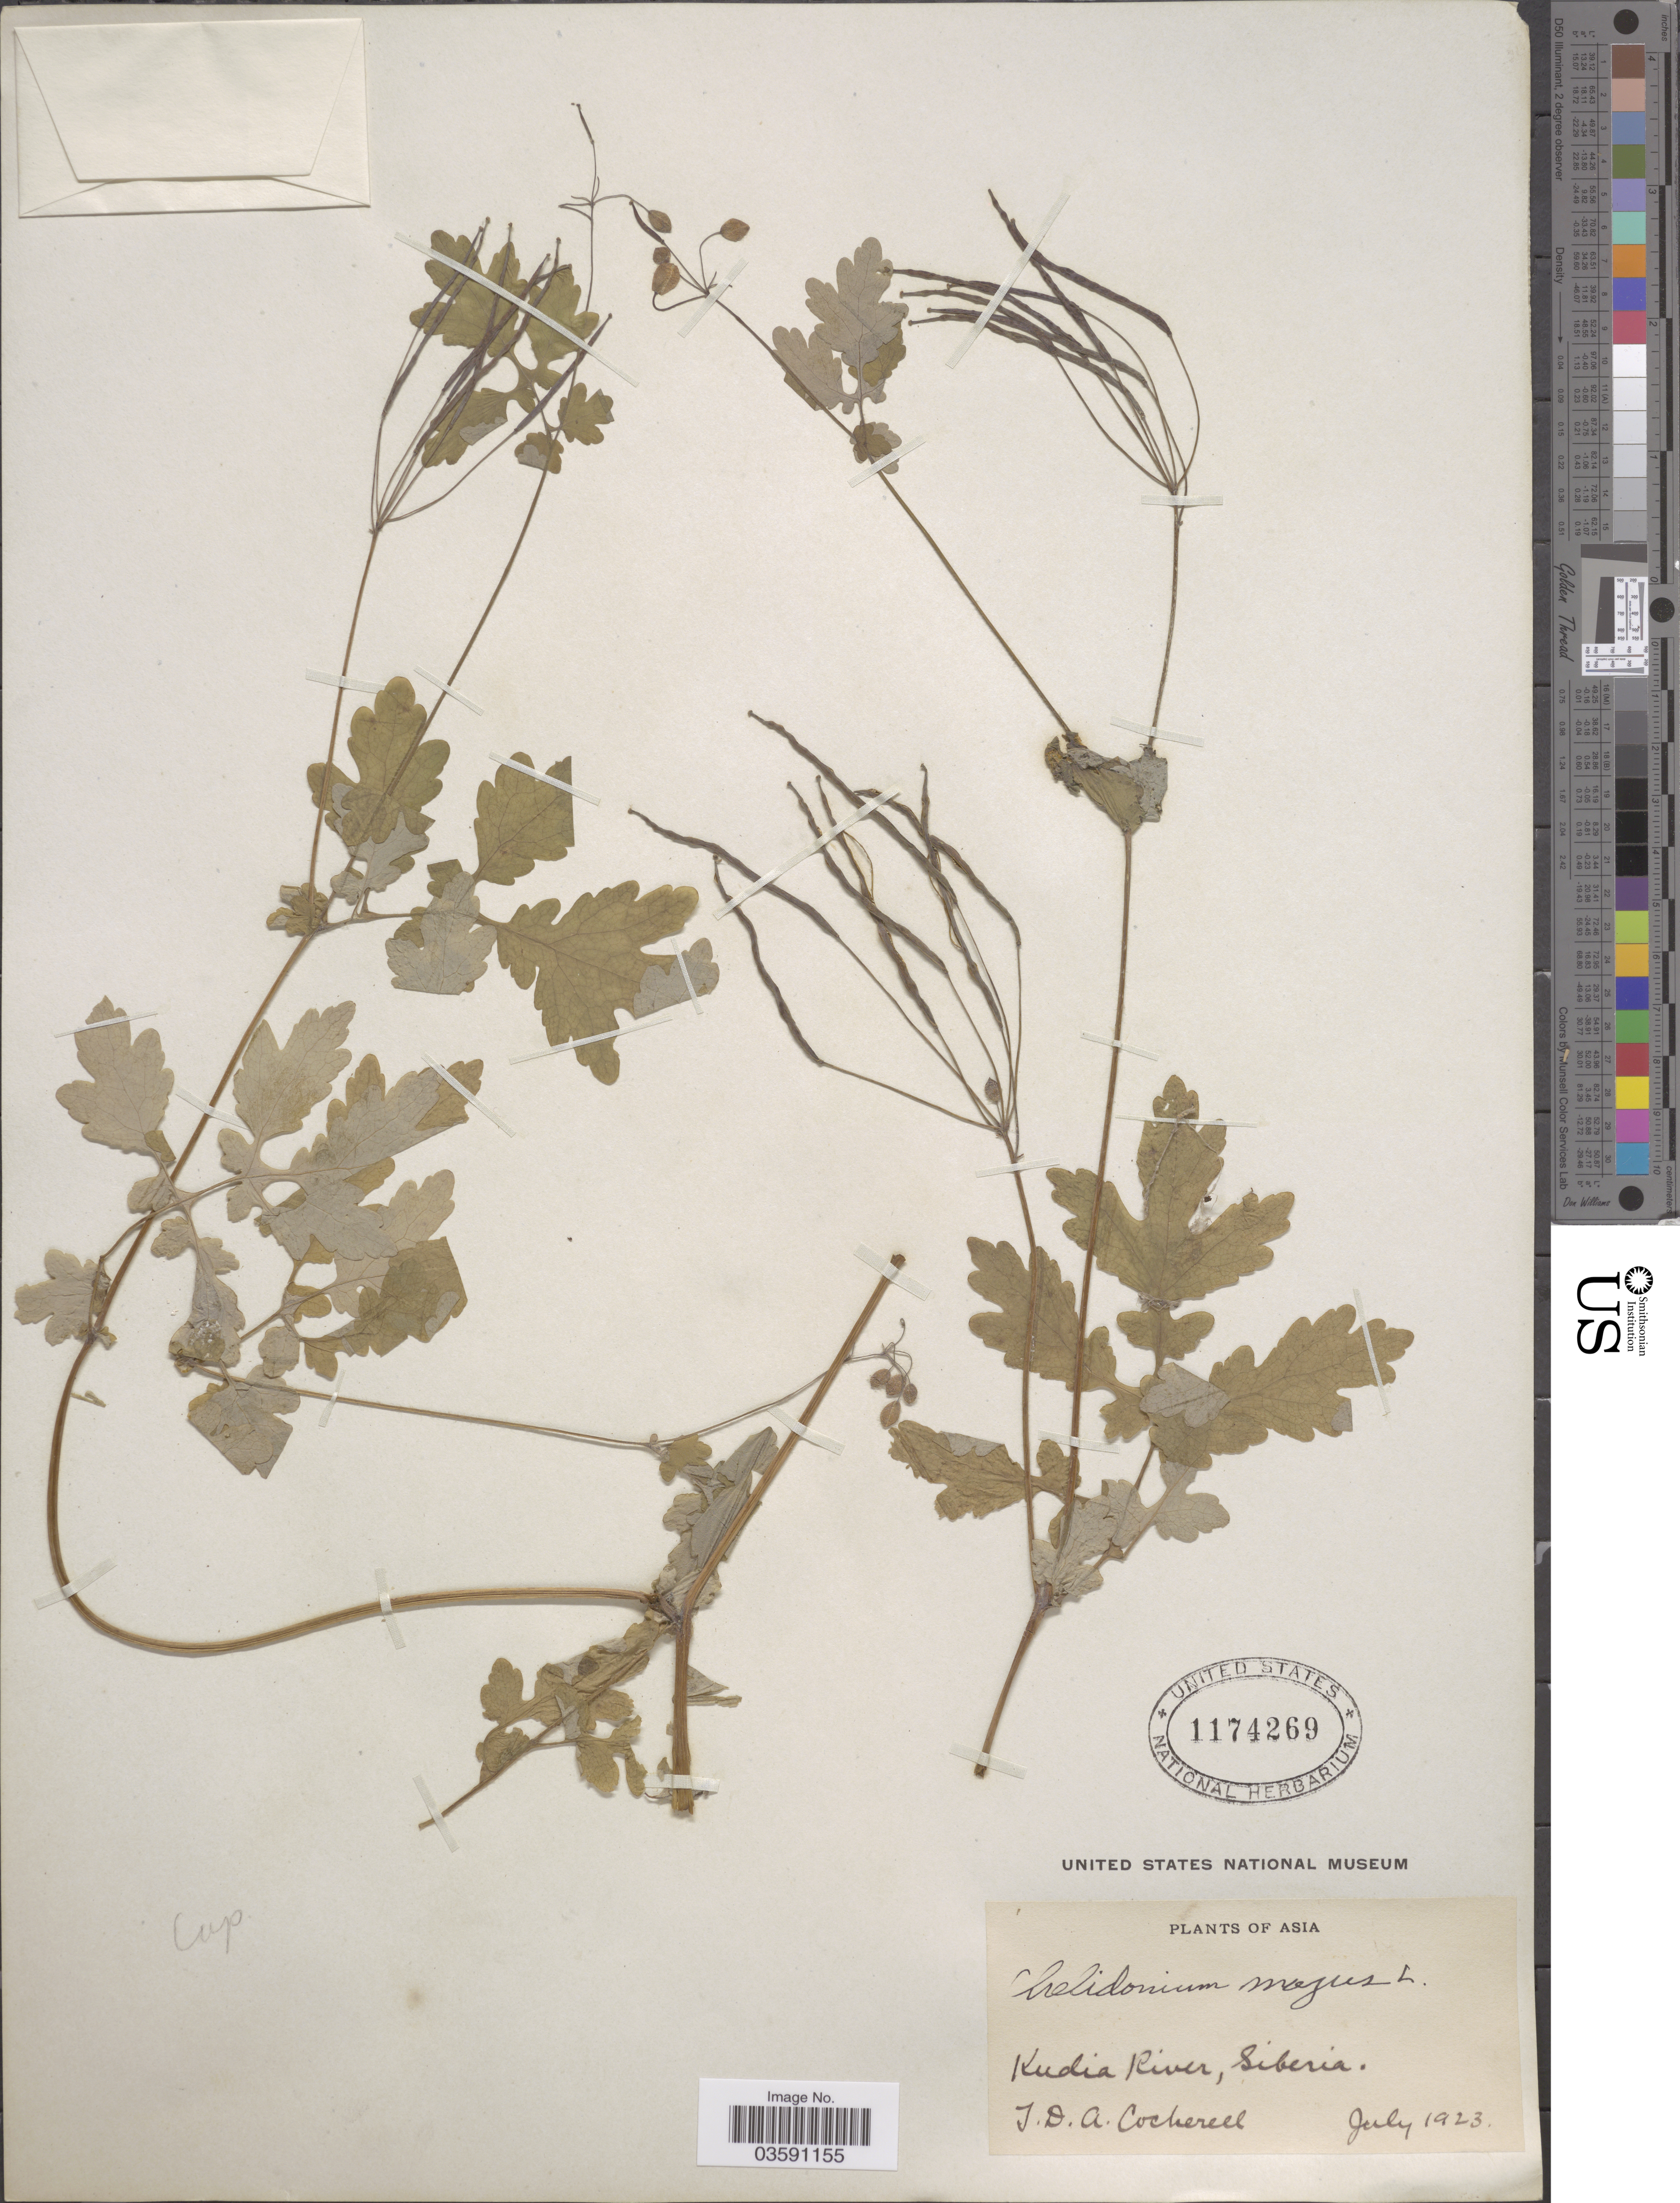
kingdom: Plantae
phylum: Tracheophyta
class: Magnoliopsida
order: Ranunculales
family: Papaveraceae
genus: Chelidonium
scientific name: Chelidonium majus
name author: L.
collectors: T. Cockerell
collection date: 1923-07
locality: Asia. Kudia River, Siberia.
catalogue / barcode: US 1174269